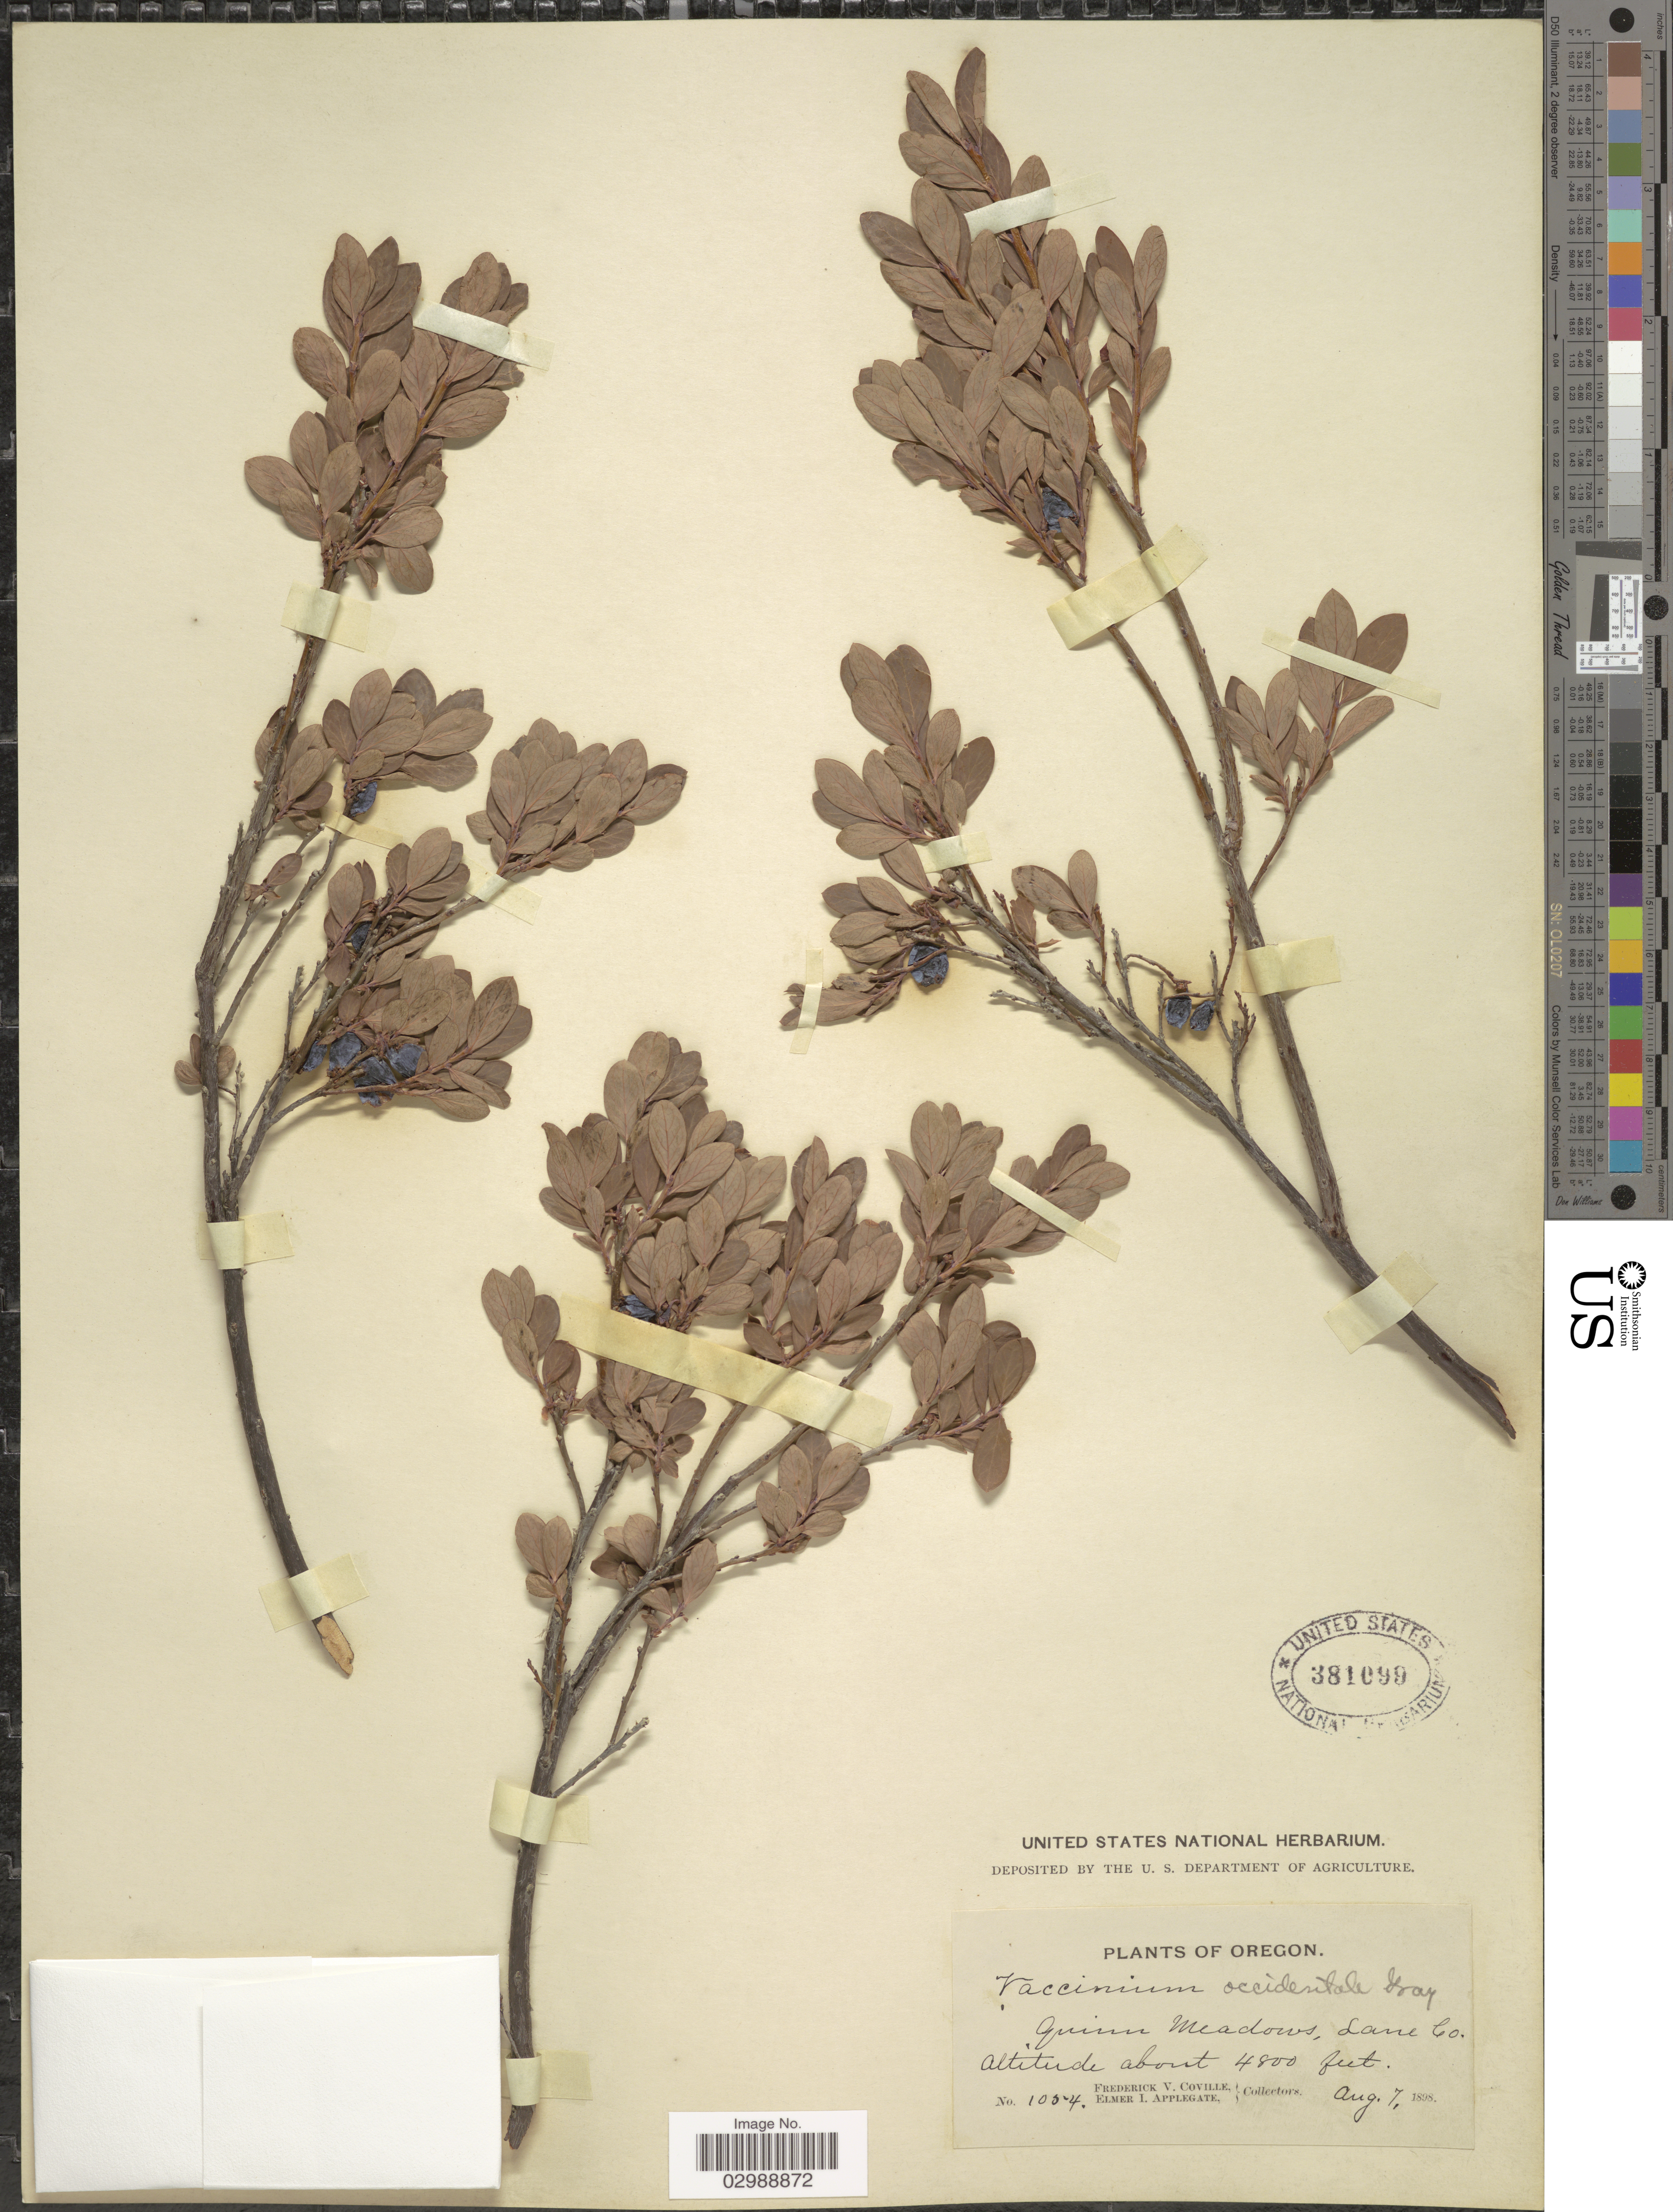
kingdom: Plantae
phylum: Tracheophyta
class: Magnoliopsida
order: Ericales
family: Ericaceae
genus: Vaccinium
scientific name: Vaccinium occidentale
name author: A. Gray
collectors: F. V. Coville & E. I. Applegate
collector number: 1054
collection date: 1898-08-07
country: United States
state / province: Oregon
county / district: Lane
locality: Quinn Meadows, Lane Co.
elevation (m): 1463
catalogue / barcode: US 381099